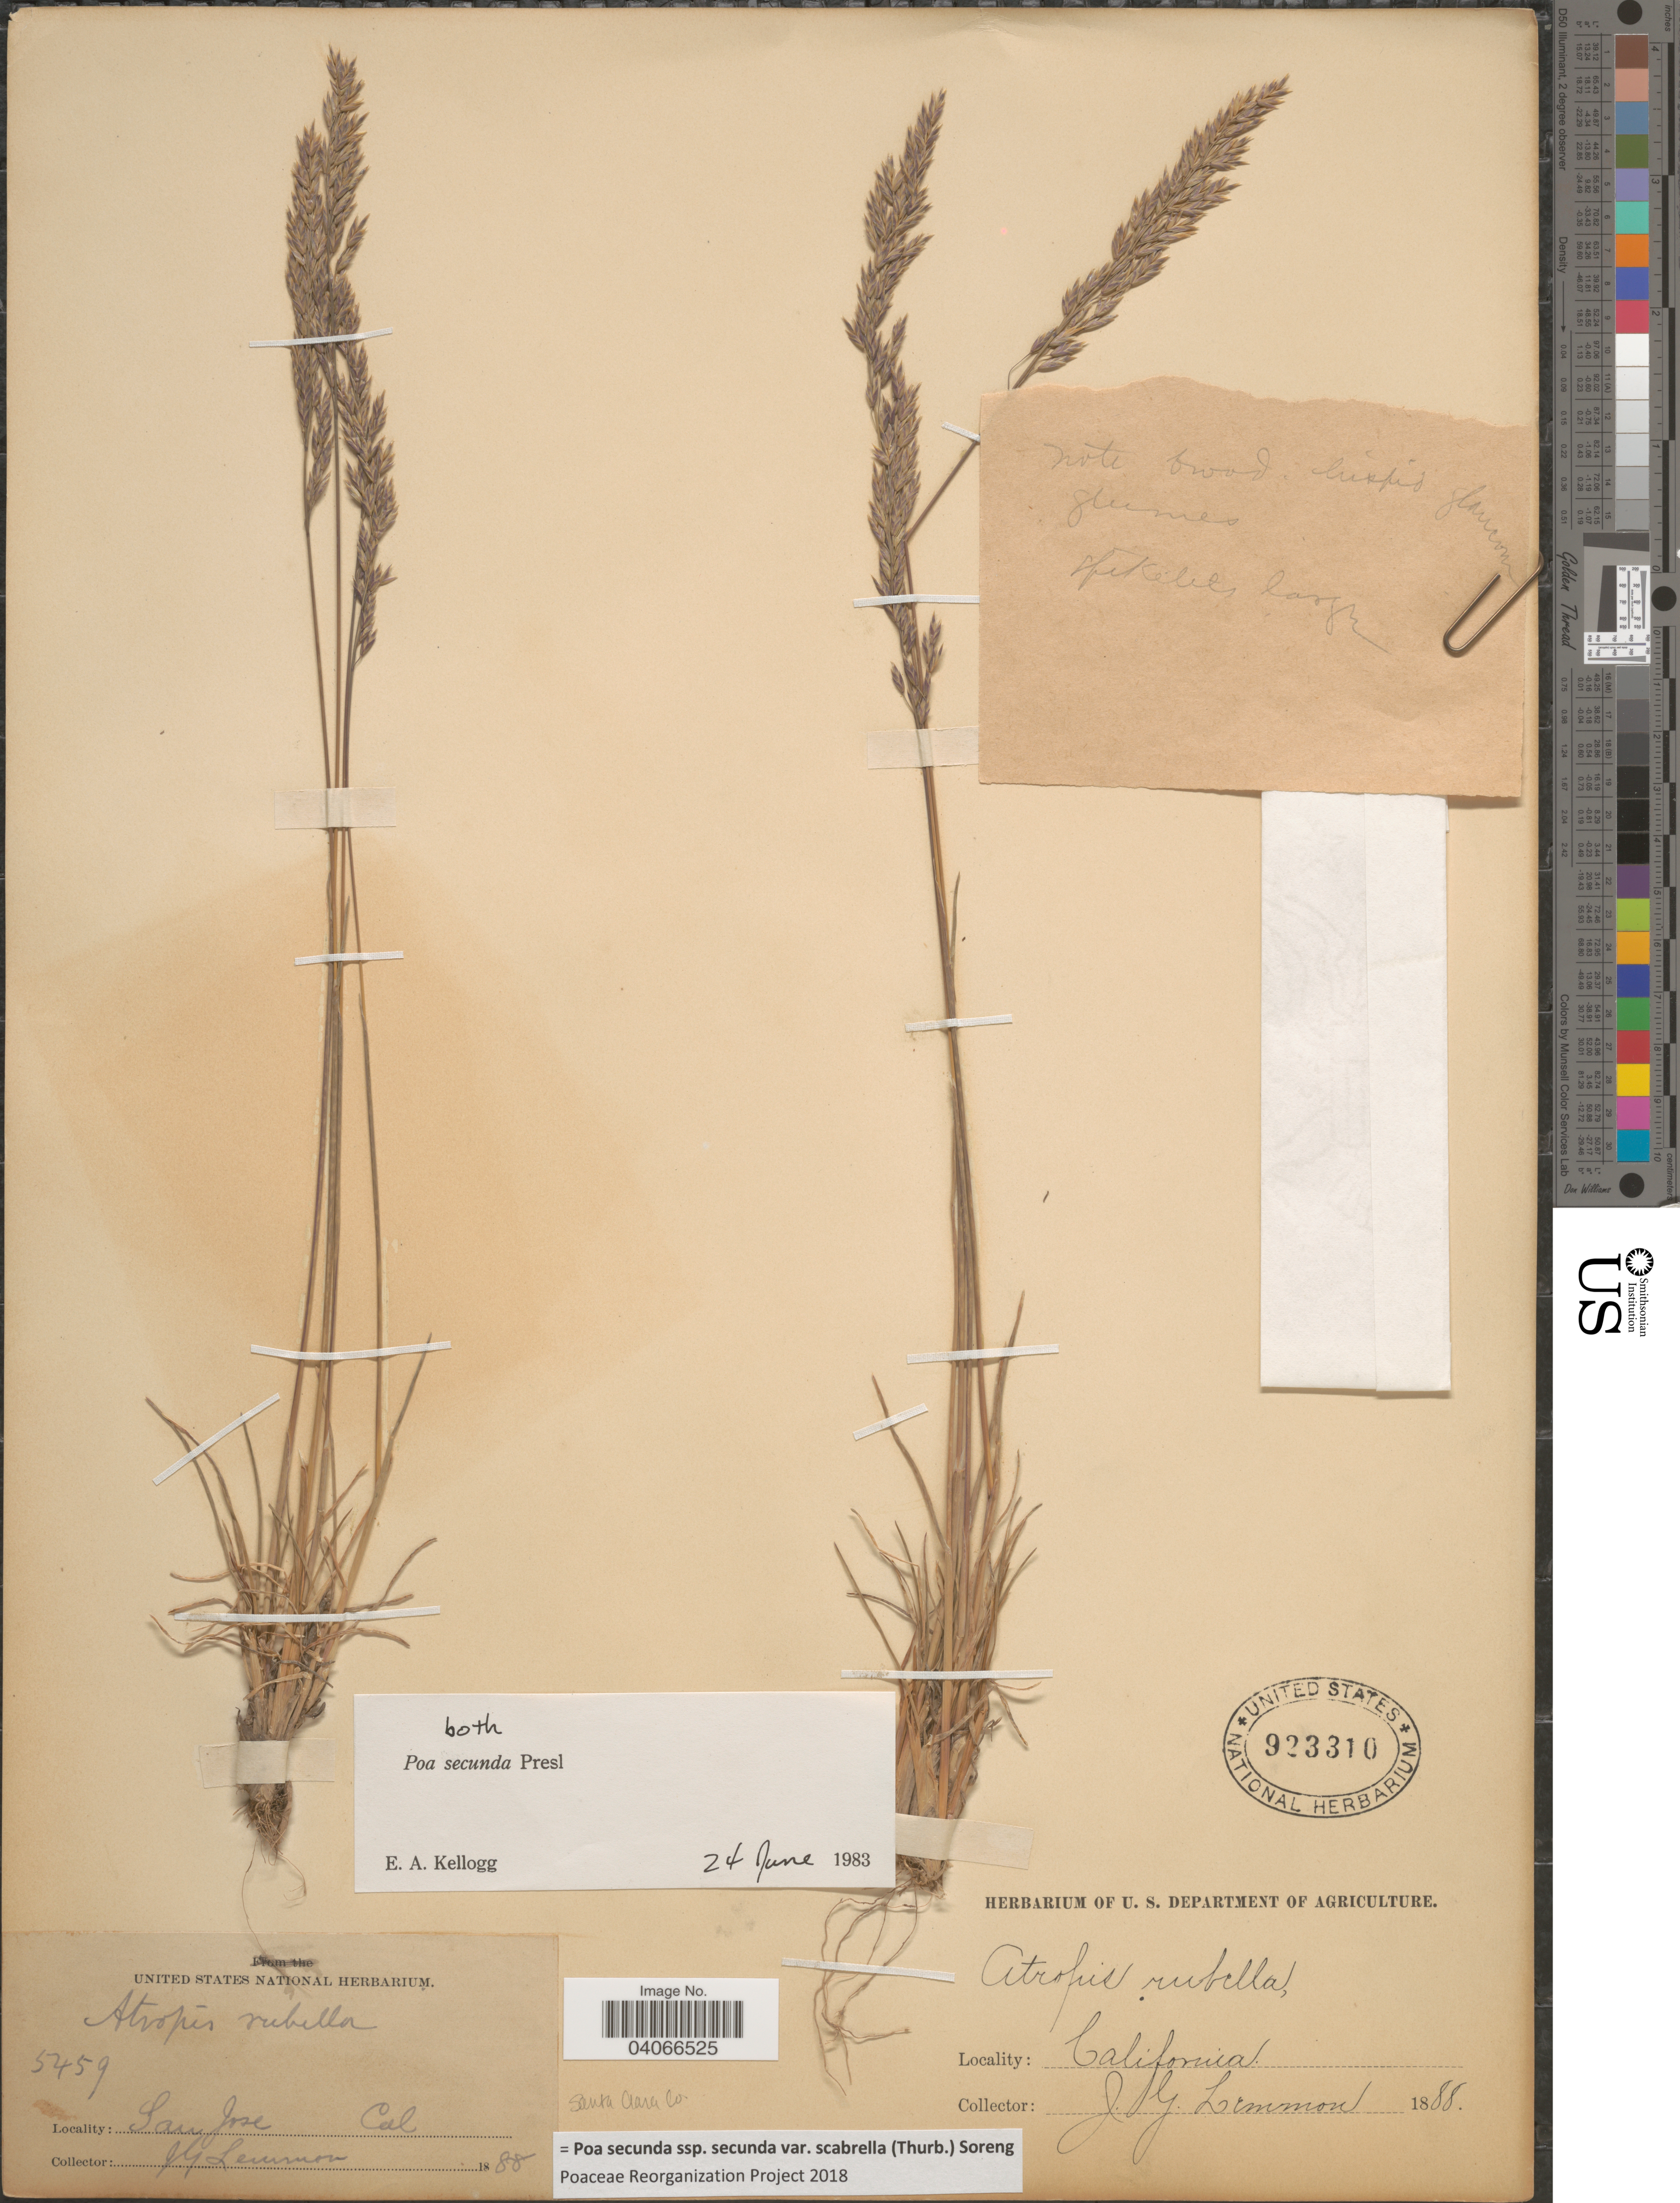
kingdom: Plantae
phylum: Tracheophyta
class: Liliopsida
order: Poales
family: Poaceae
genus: Poa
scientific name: Poa secunda subsp. secunda var. scabrella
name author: (Thurb.) Soreng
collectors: J. Lemmon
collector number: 5459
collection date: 1888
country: United States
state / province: California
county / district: Santa Clara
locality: San Jose. Santa Clara Co.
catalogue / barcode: US 923310